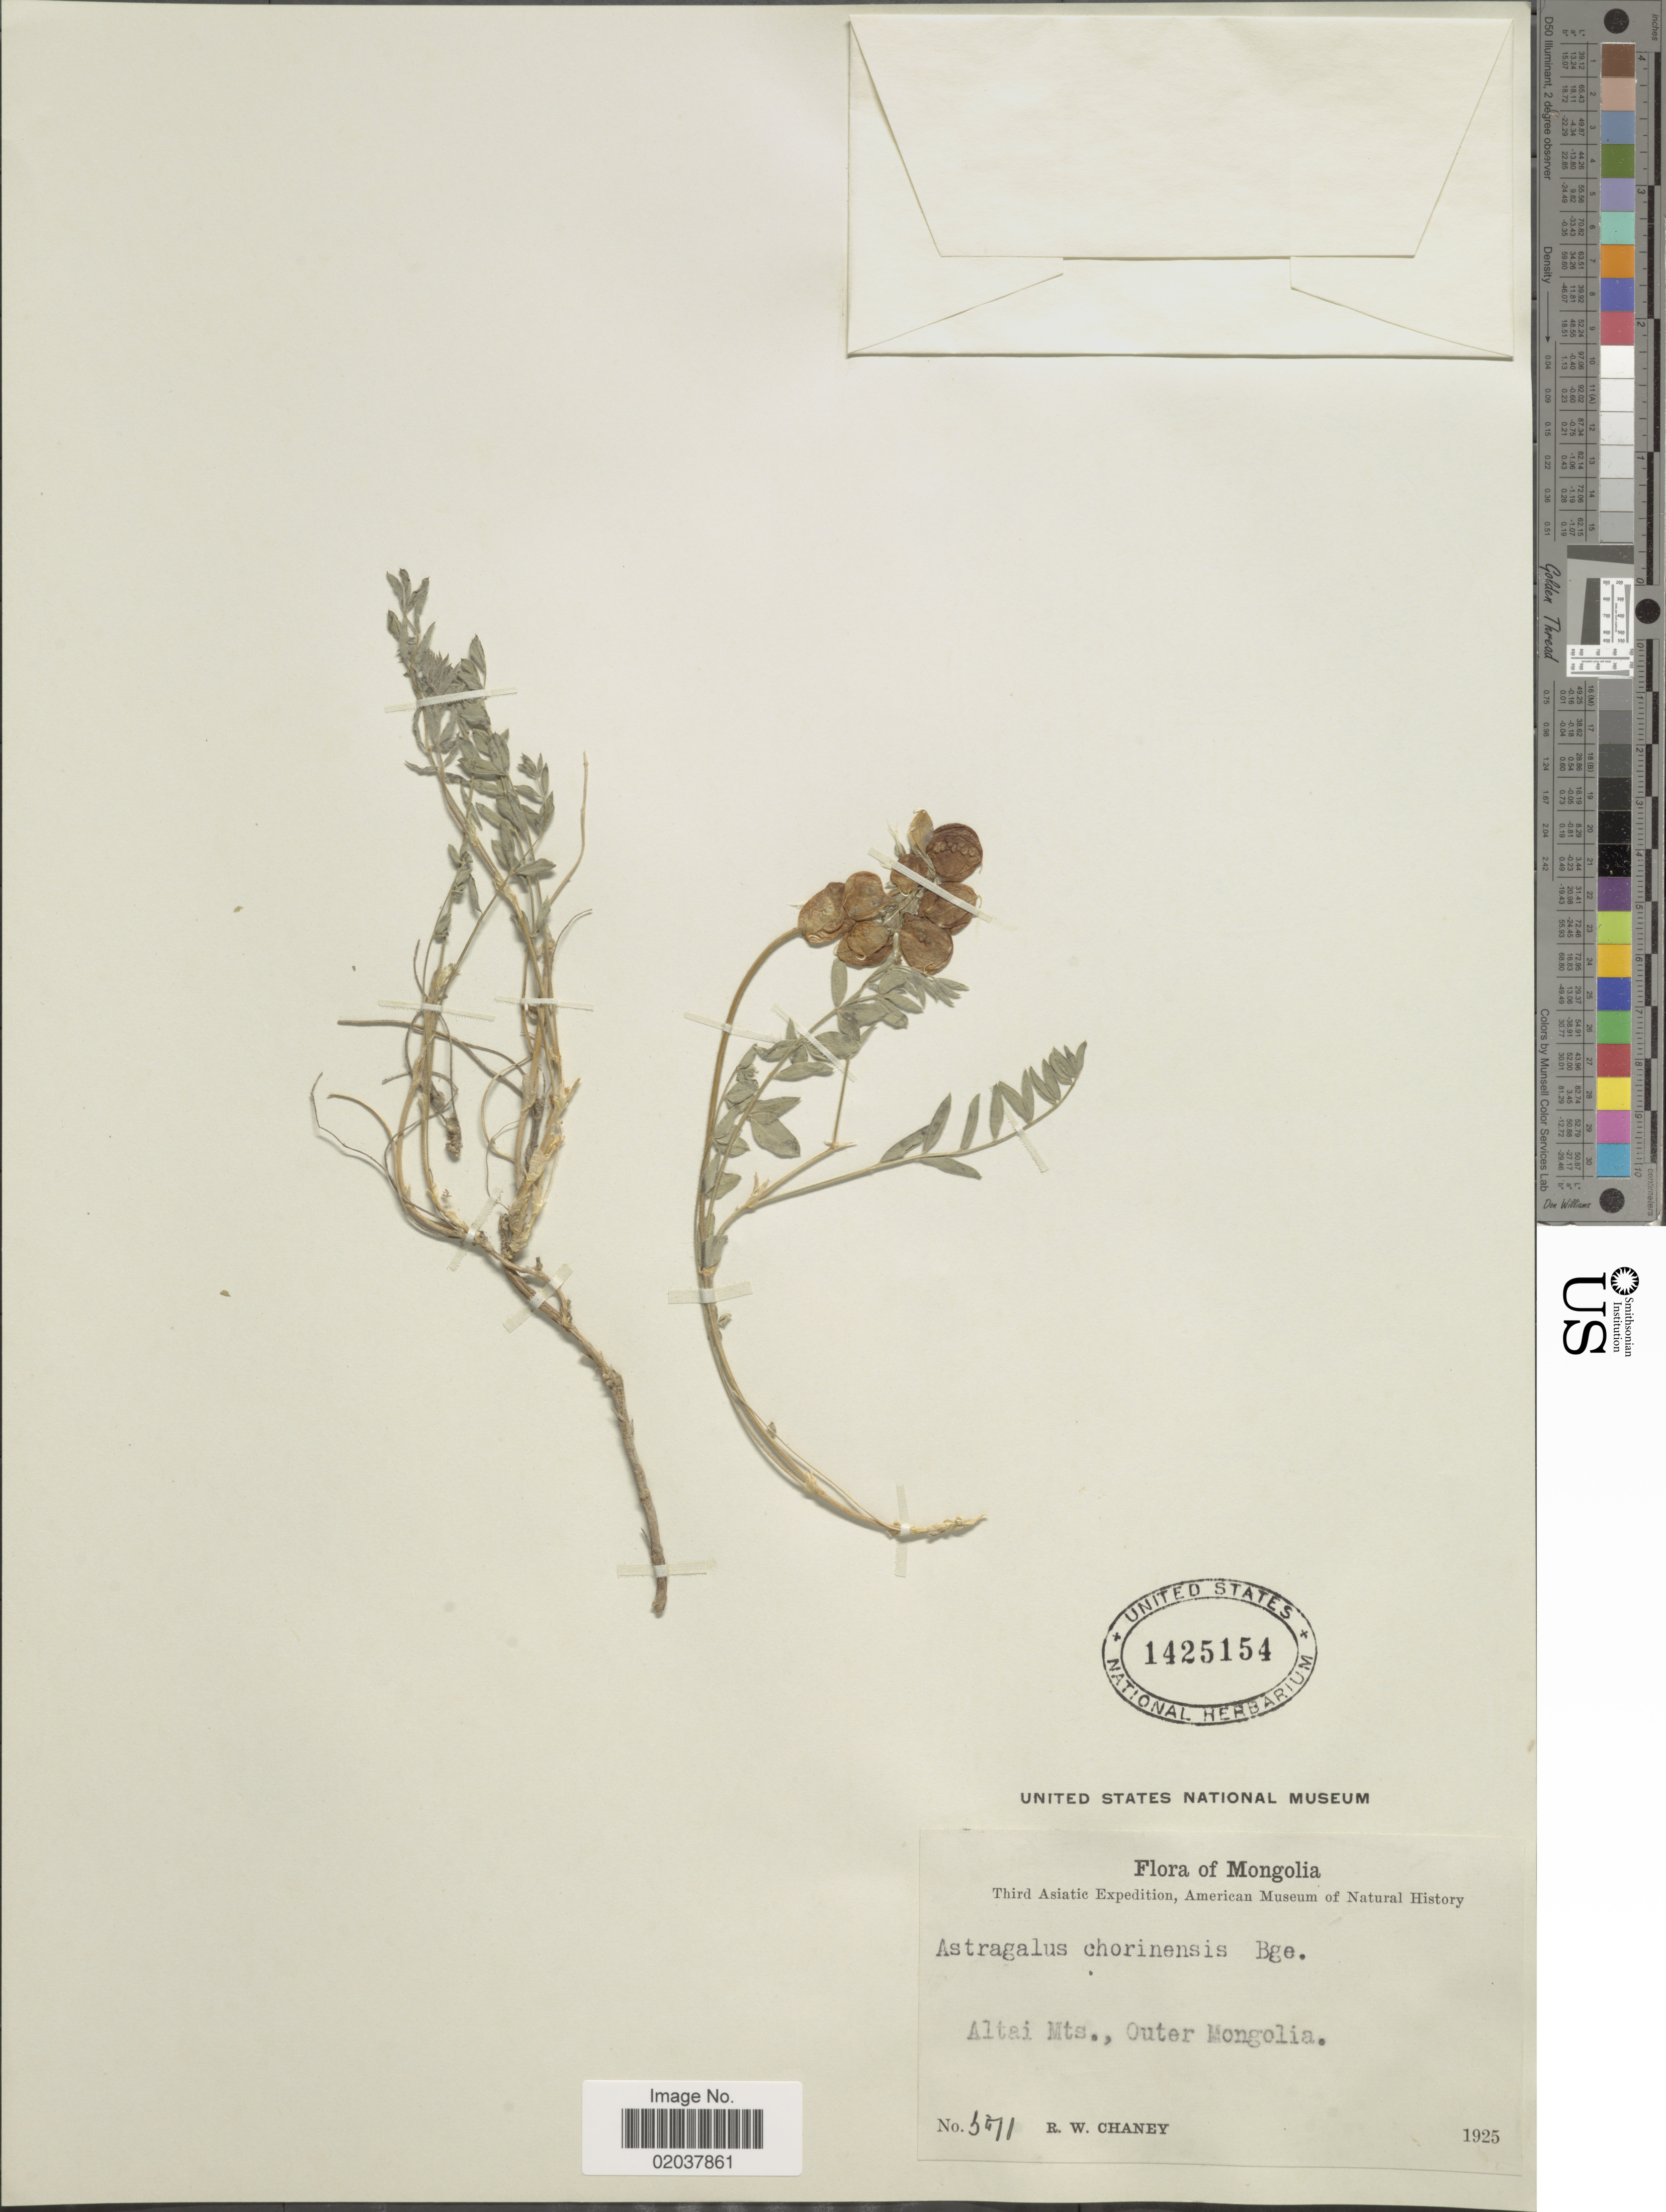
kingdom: Plantae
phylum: Tracheophyta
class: Magnoliopsida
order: Fabales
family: Fabaceae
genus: Astragalus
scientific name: Astragalus chorinensis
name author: Bunge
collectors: R. Chaney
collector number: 5471*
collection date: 1925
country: Mongolia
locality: Altai Mts., Outer Mongolia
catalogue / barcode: US 1425154